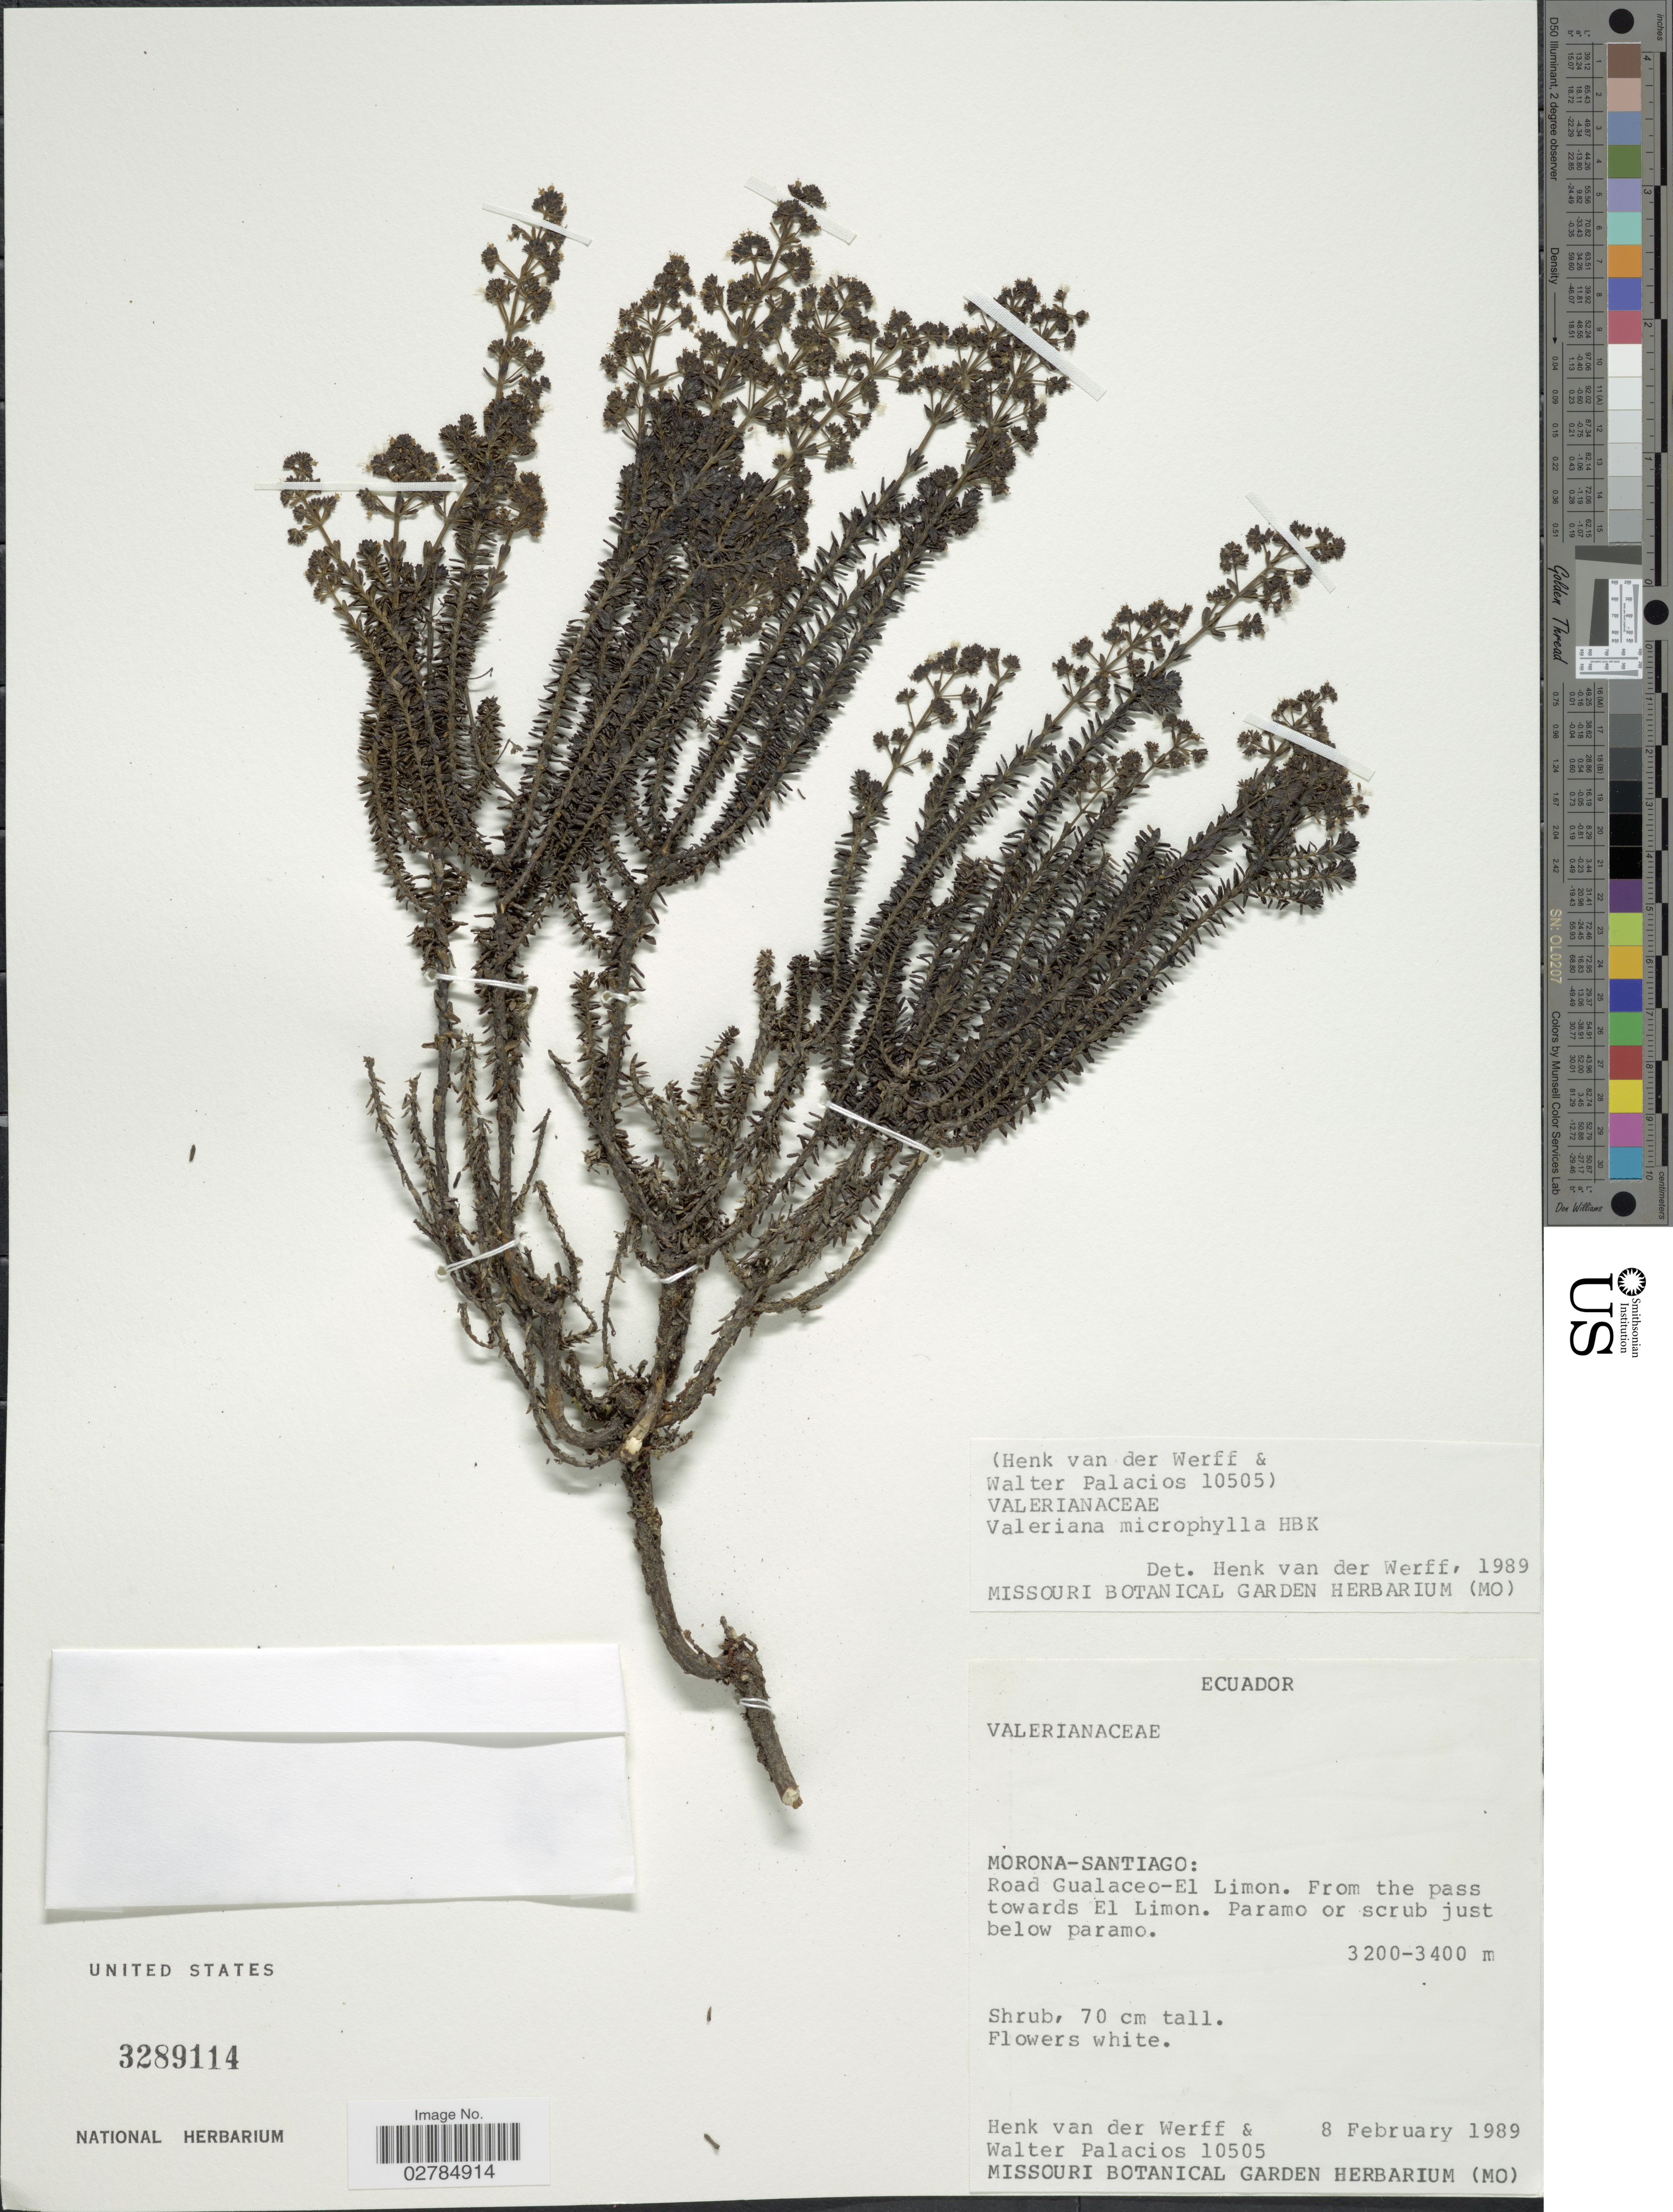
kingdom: Plantae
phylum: Tracheophyta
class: Magnoliopsida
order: Dipsacales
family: Caprifoliaceae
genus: Valeriana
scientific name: Valeriana microphylla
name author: Kunth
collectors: H. van der Werff & W. Palacios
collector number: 10505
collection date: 1989-02-08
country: Ecuador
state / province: Morona-Santiago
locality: Road Gualaceo-El Limon. From the pass towards El Limon.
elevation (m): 3200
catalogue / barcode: US 3289114